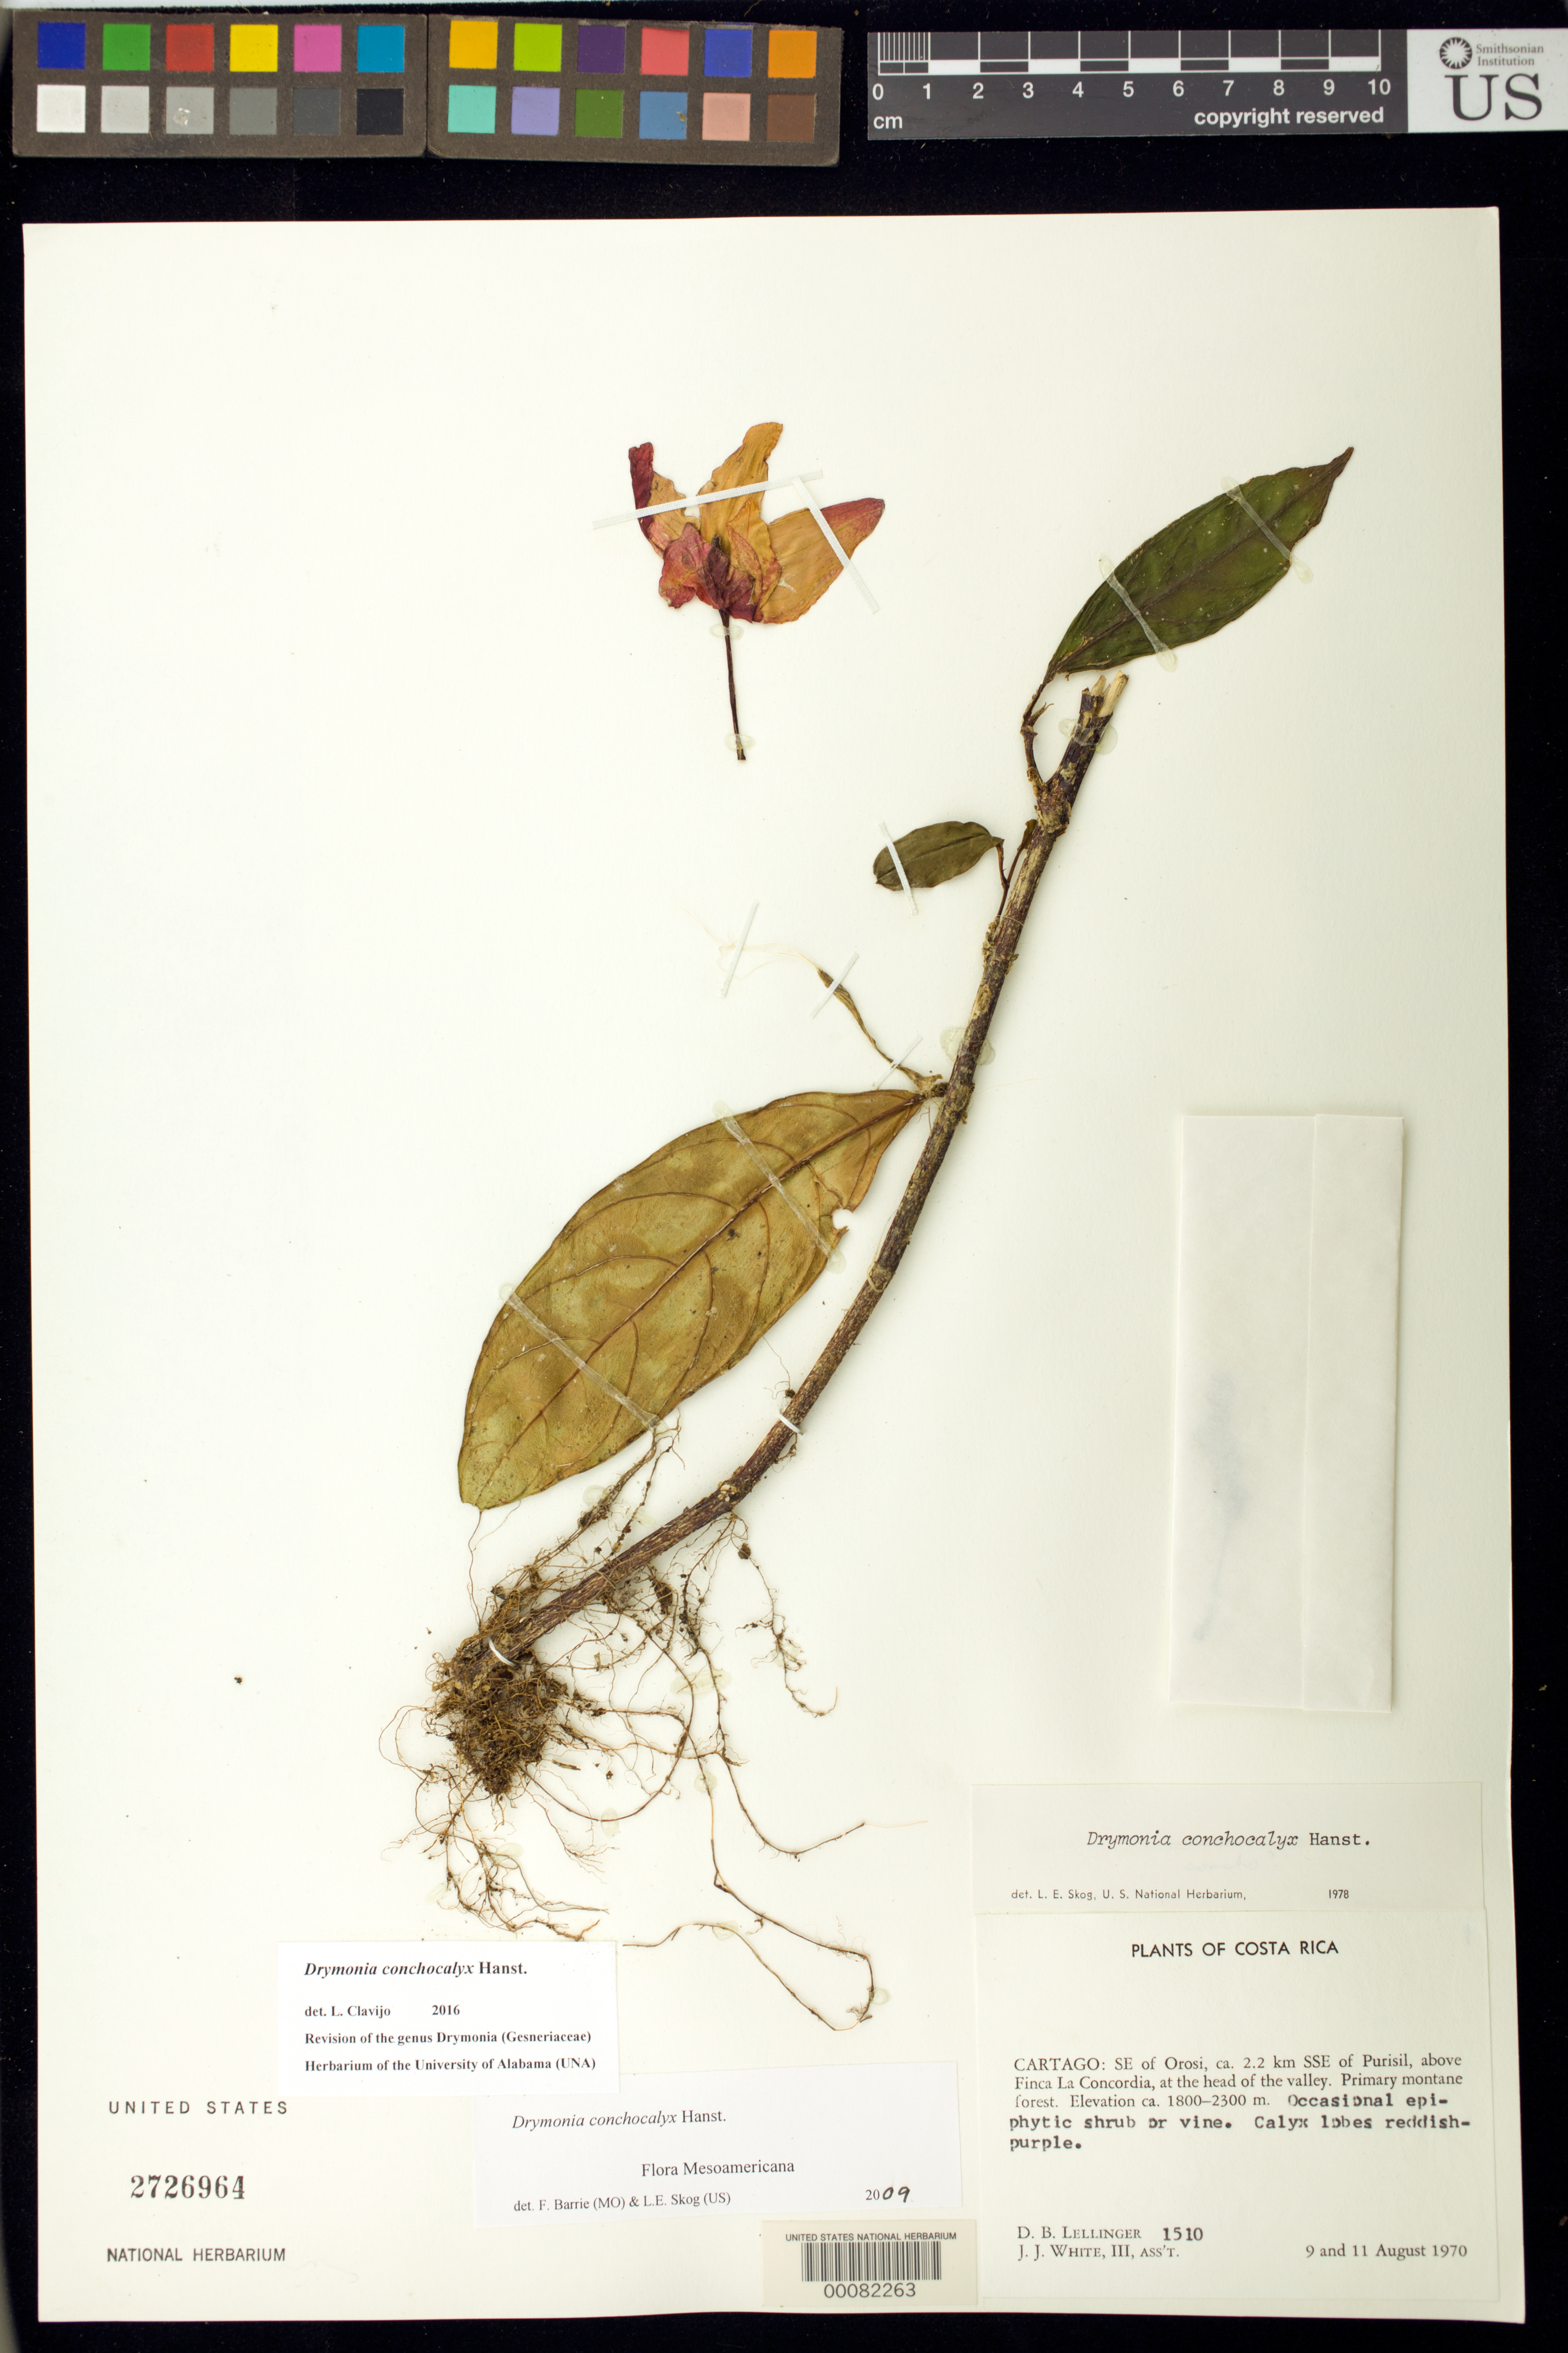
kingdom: Plantae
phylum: Tracheophyta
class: Magnoliopsida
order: Lamiales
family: Gesneriaceae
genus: Drymonia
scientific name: Drymonia conchocalyx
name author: Hanst.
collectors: D. B. Lellinger & J. J. White III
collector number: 1510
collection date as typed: Aug 1970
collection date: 1970-08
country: Costa Rica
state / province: Cartago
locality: SE of Orosi, about 2.2 km SSE of Purisil, above Finca La Concordia, at the head of the valley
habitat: Primary montane forest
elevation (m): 1800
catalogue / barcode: US 2726964